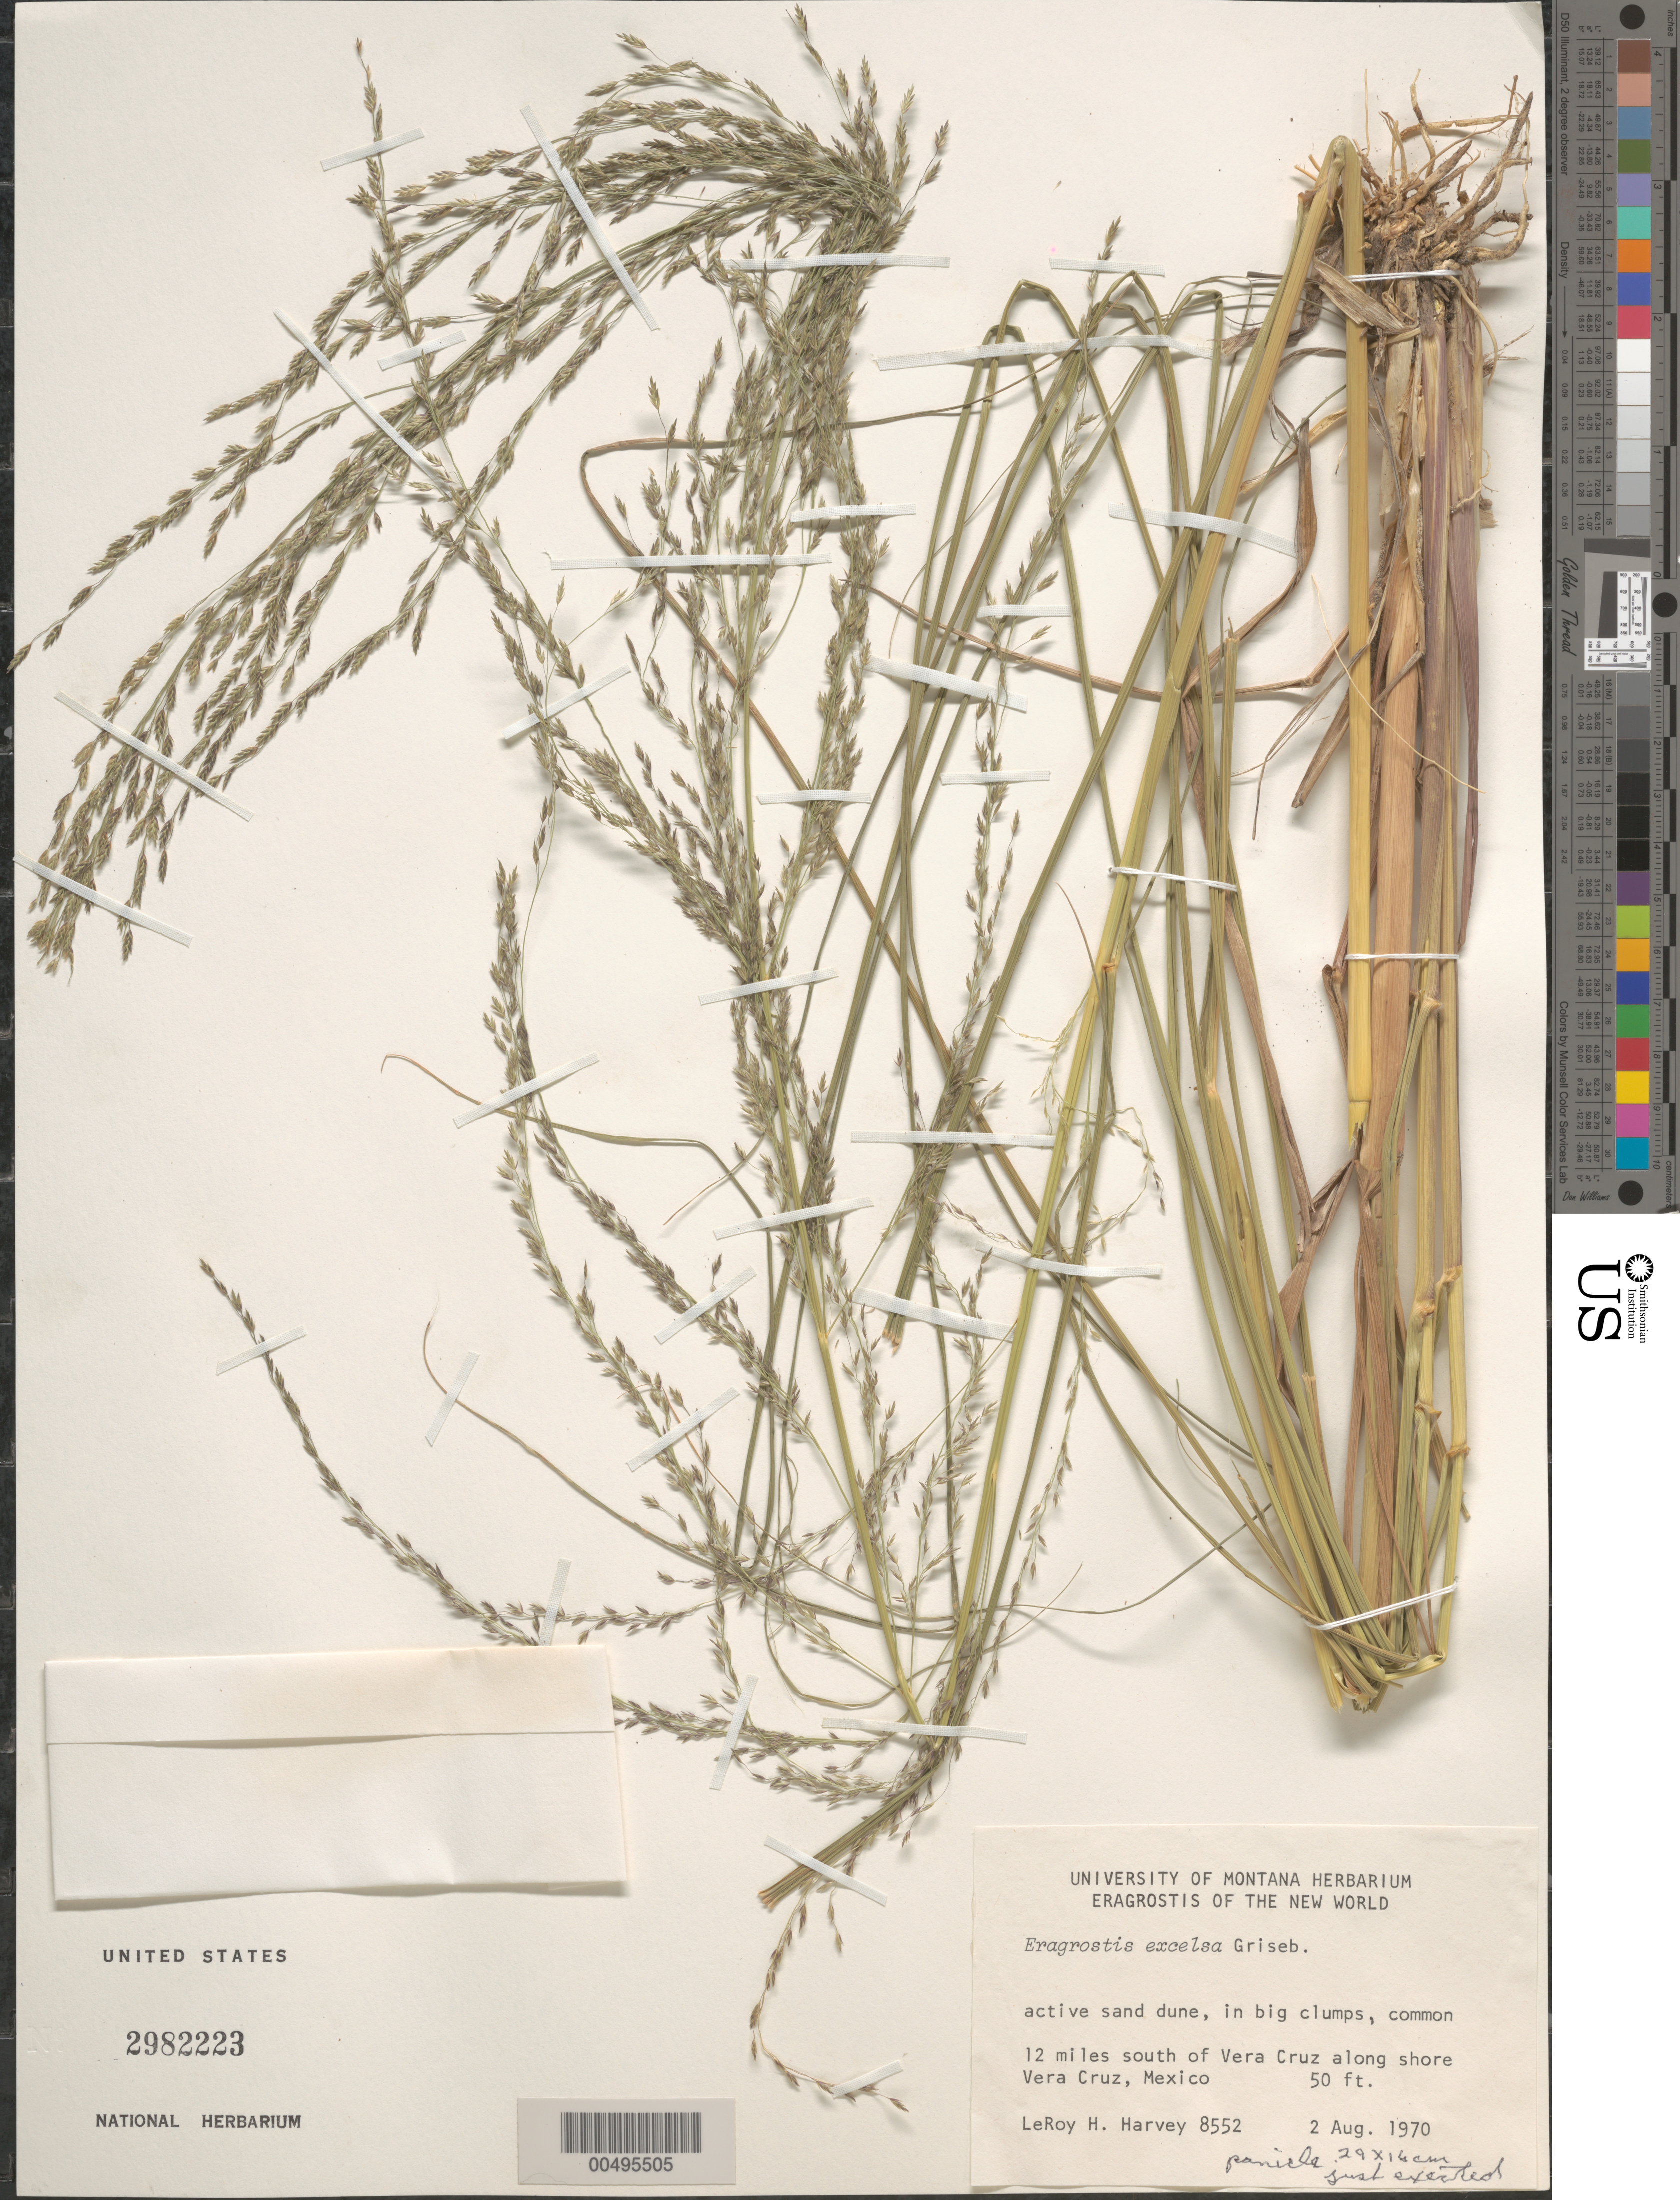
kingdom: Plantae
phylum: Tracheophyta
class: Liliopsida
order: Poales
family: Poaceae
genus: Eragrostis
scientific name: Eragrostis excelsa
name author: Griseb.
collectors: L. H. Harvey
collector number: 8552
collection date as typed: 2 Aug 1970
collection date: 1970-08-02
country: Mexico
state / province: Veracruz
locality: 12 mi S of Veracruz along shore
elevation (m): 15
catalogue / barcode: US 2982223